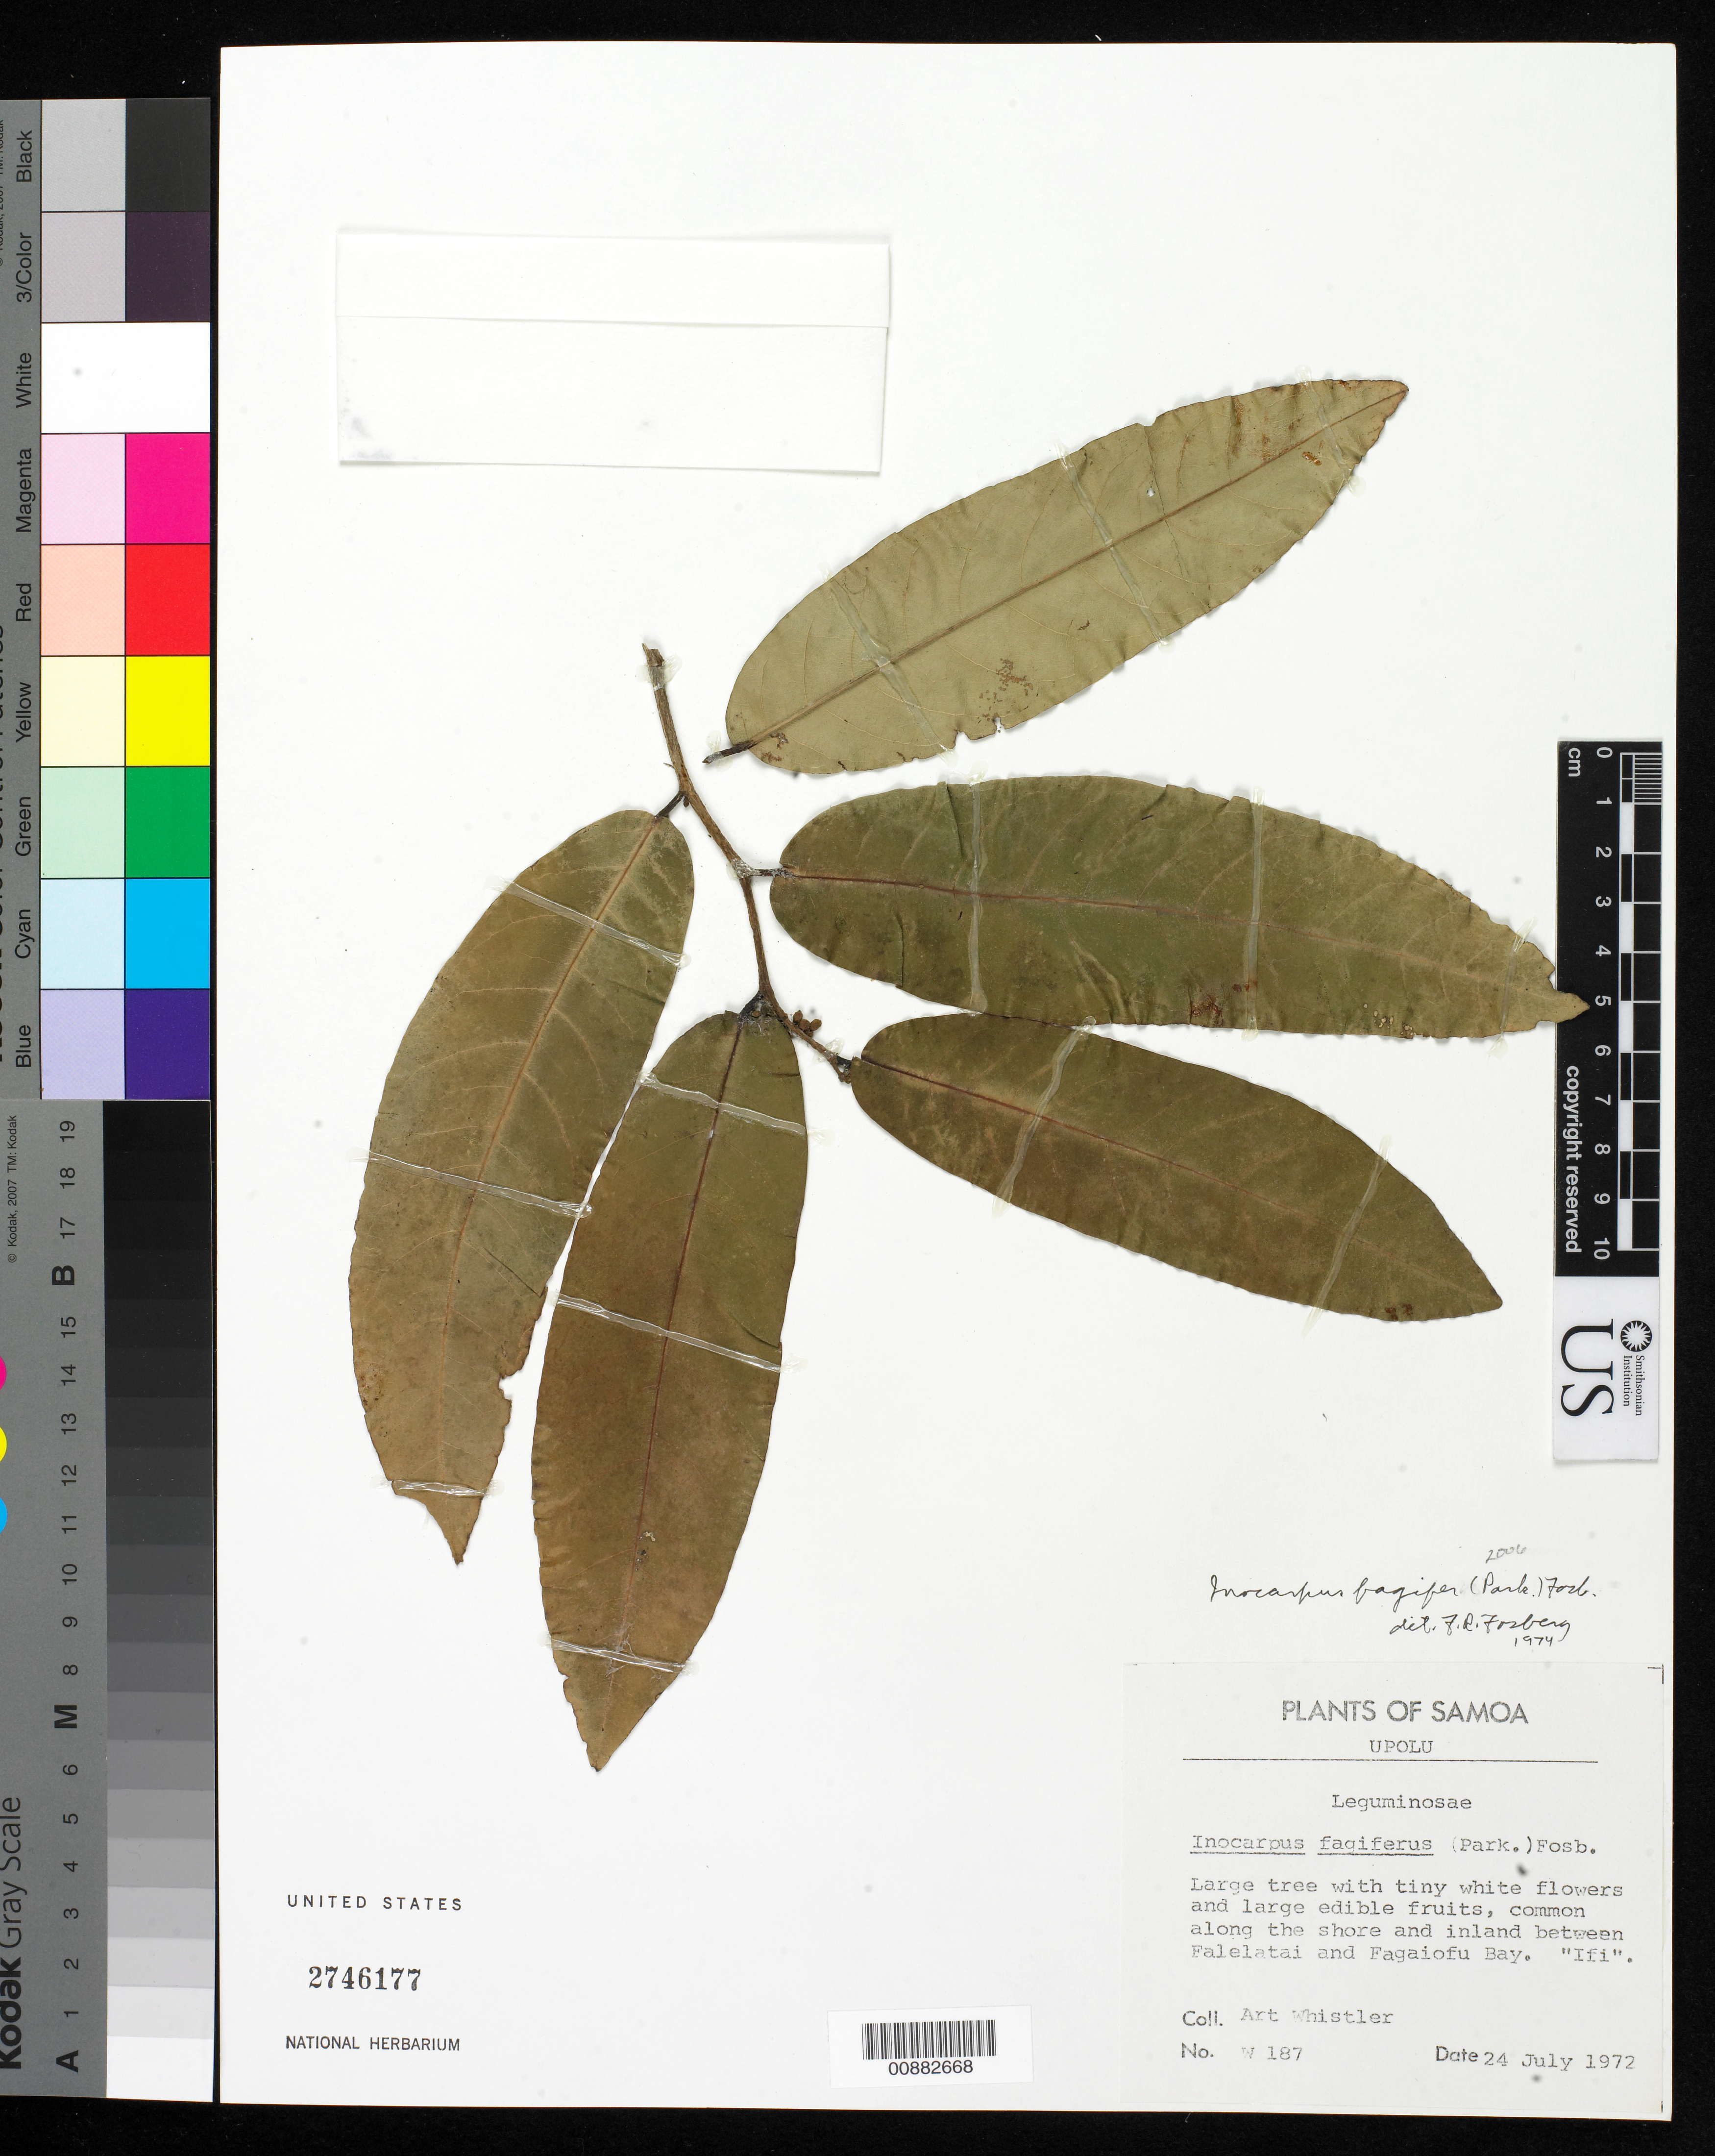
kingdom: Plantae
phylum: Tracheophyta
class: Magnoliopsida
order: Fabales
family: Fabaceae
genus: Inocarpus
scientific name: Inocarpus fagifer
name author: (Parkinson) Fosberg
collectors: A. Whistler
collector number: W 187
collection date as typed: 24 Jul 1972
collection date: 1972-07-24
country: Samoa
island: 'Upolu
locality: Along shore & inland between Falelatai and Fagaiofu Bay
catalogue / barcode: US 2746177